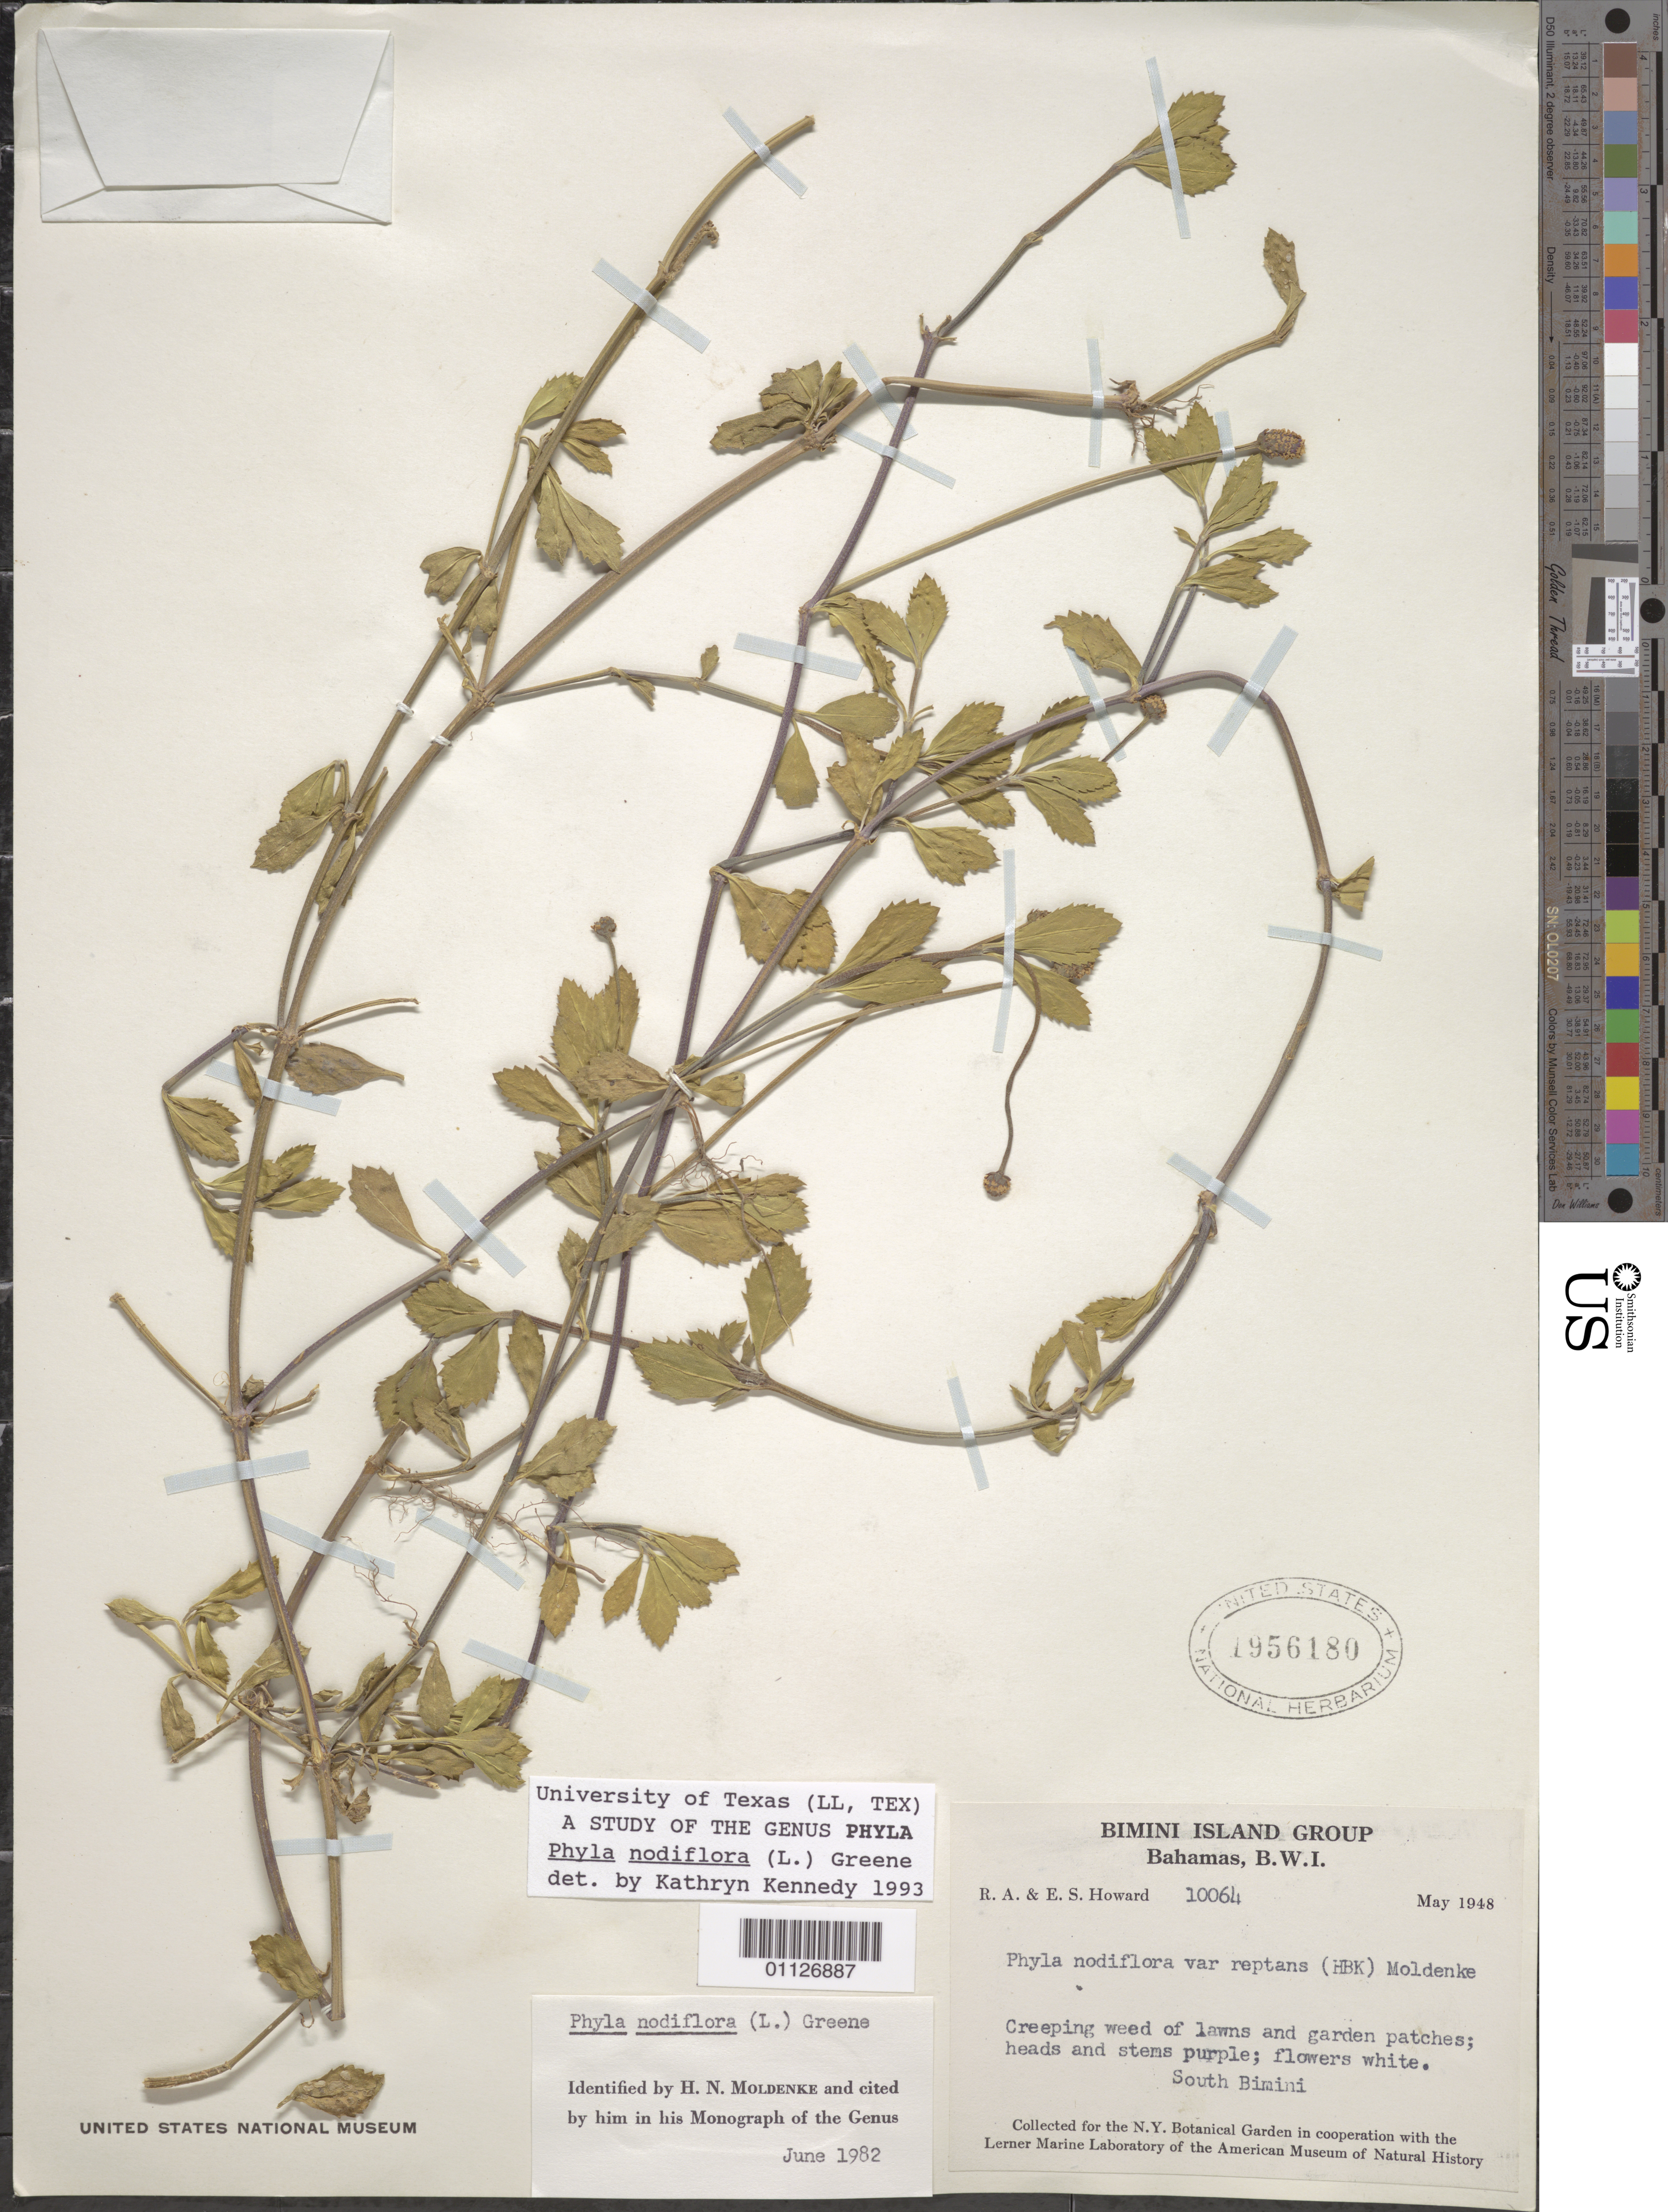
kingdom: Plantae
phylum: Tracheophyta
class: Magnoliopsida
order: Lamiales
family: Verbenaceae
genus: Phyla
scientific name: Phyla nodiflora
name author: (L.) Greene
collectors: R. A. Howard & E. S. Howard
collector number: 10064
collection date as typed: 01 May 1948 to 31 May 1948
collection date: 1948-05-01/1948-05-31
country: Bahamas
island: South Bimini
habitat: creeping weed of lawns and garden patches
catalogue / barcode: US 1956180